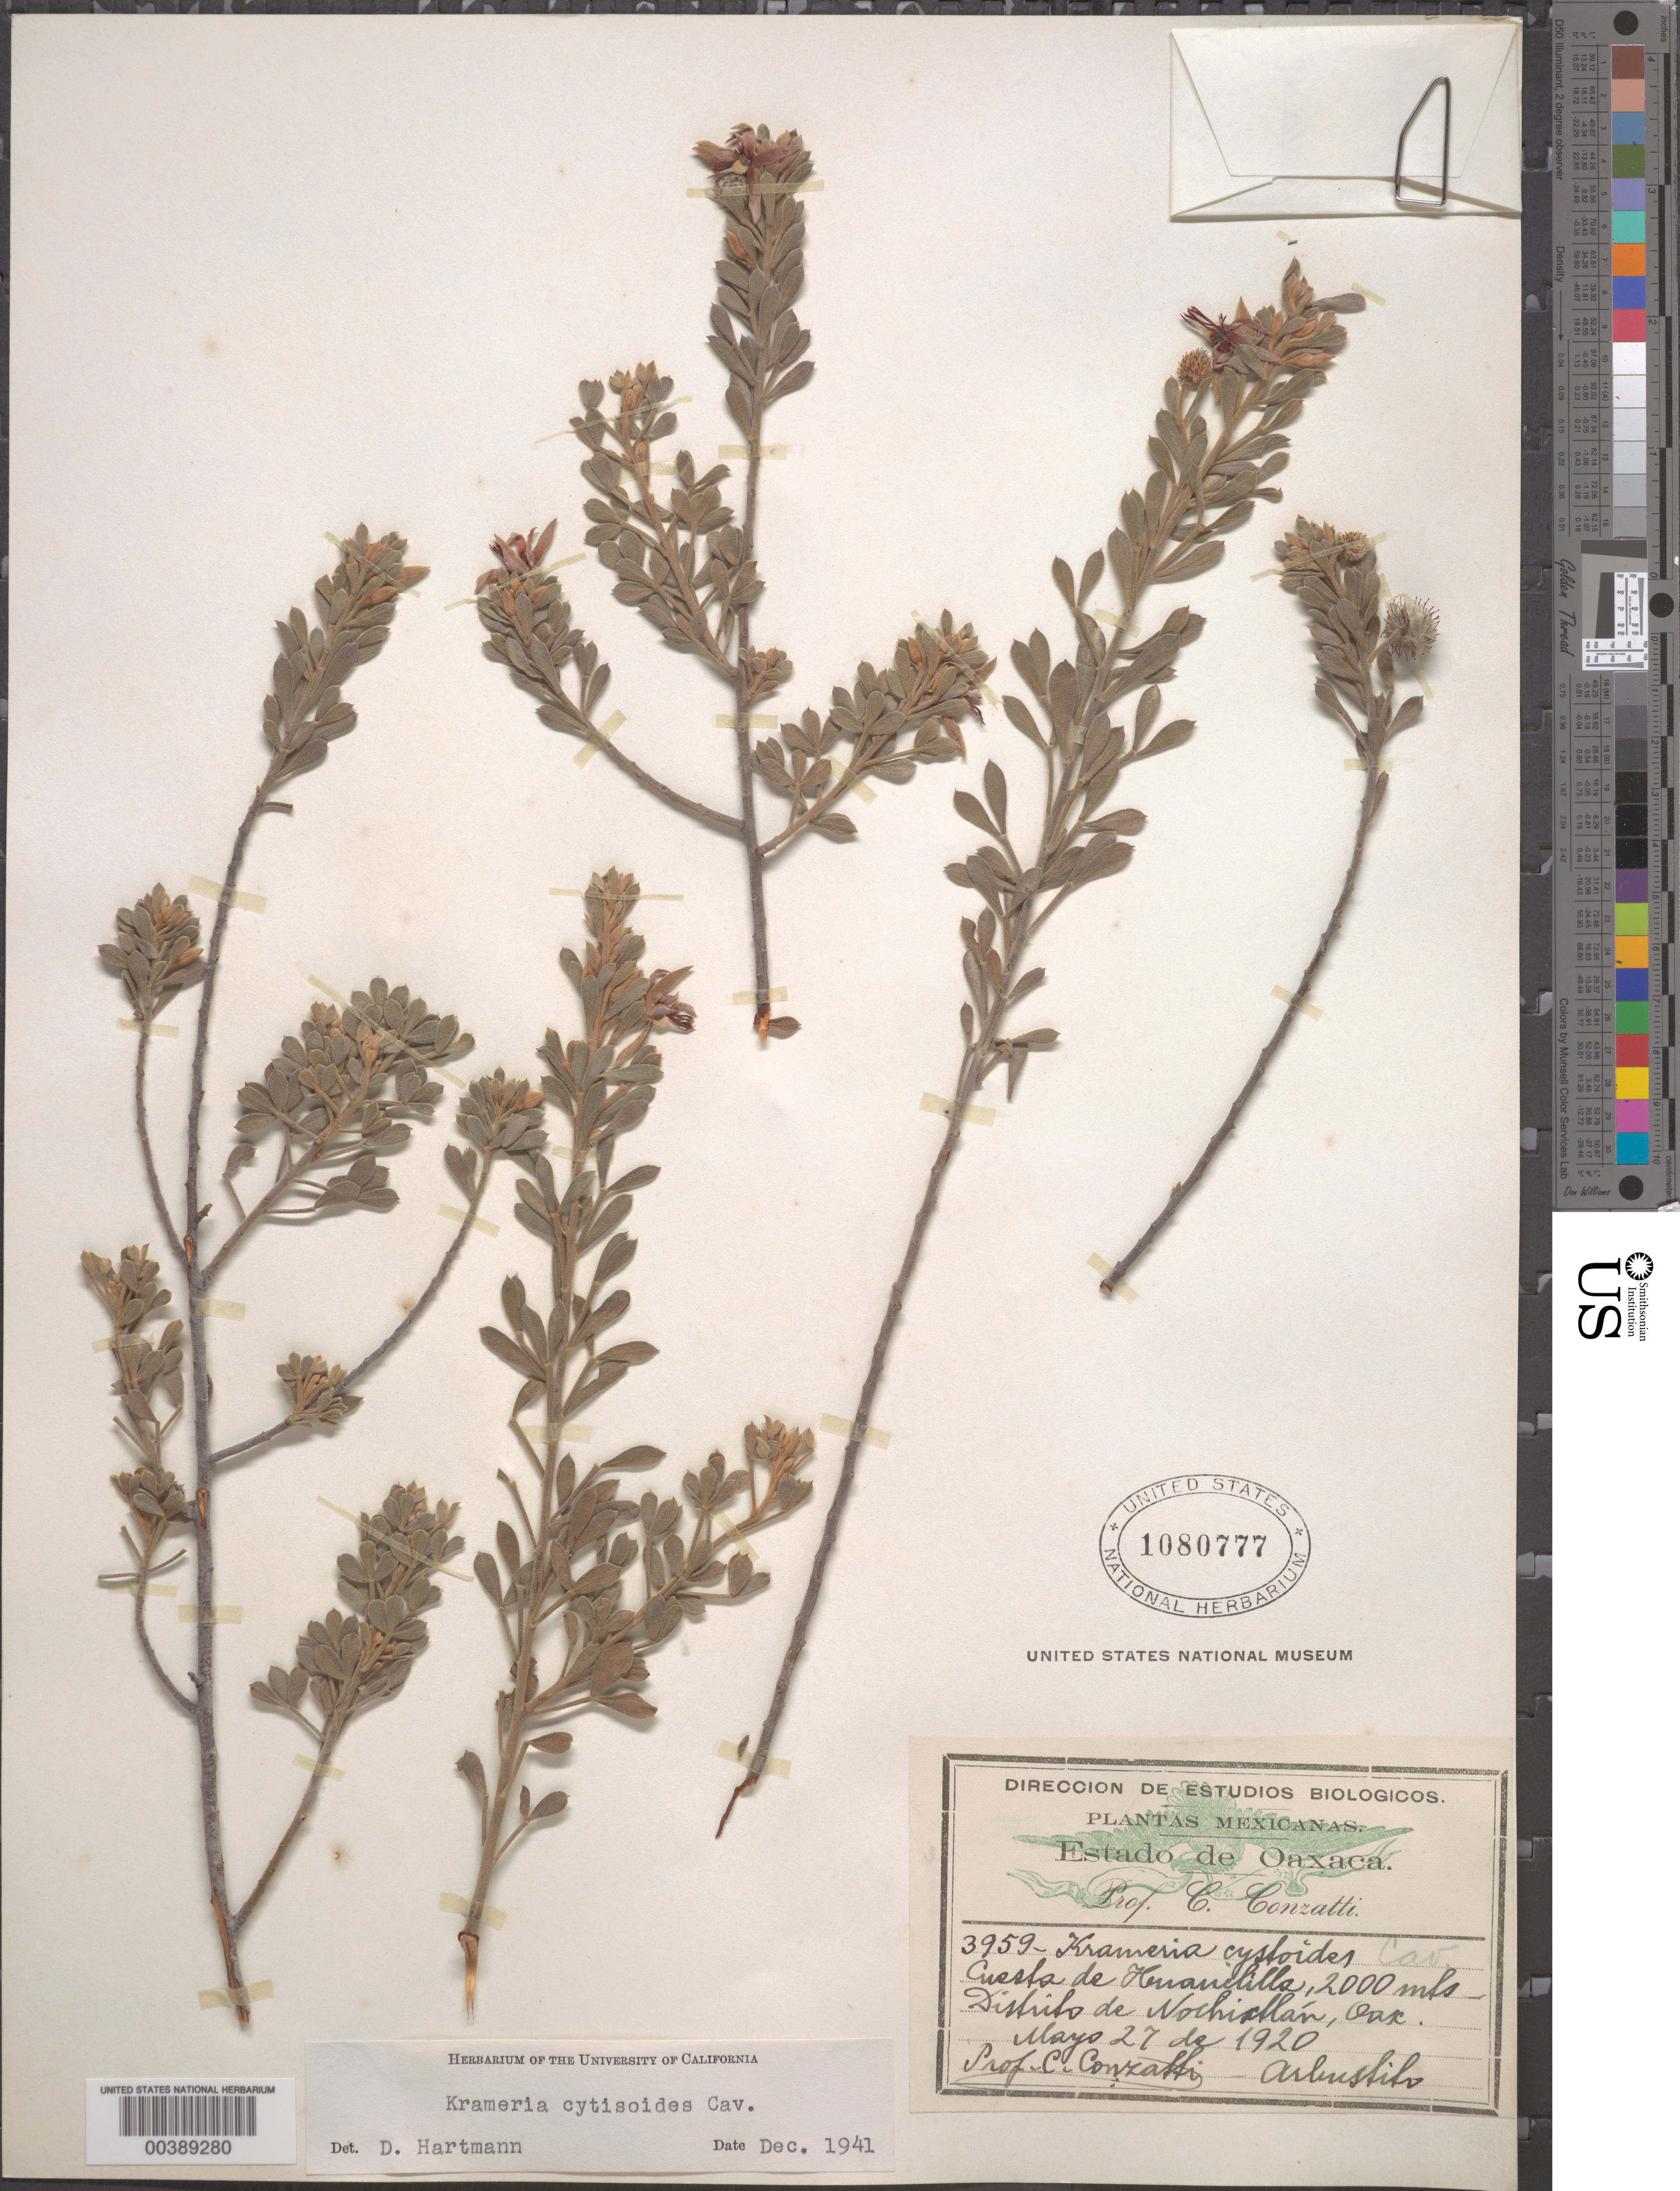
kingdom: Plantae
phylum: Tracheophyta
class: Magnoliopsida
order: Zygophyllales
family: Krameriaceae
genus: Krameria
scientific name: Krameria cytisoides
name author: Cav.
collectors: C. Conzatti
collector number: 3959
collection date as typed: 27 May 1920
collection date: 1920-05-27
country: Mexico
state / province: Oaxaca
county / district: Asunción Nochixtlán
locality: Nochictlan mun. (?), cuesta de huandilla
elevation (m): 2000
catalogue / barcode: US 1080777